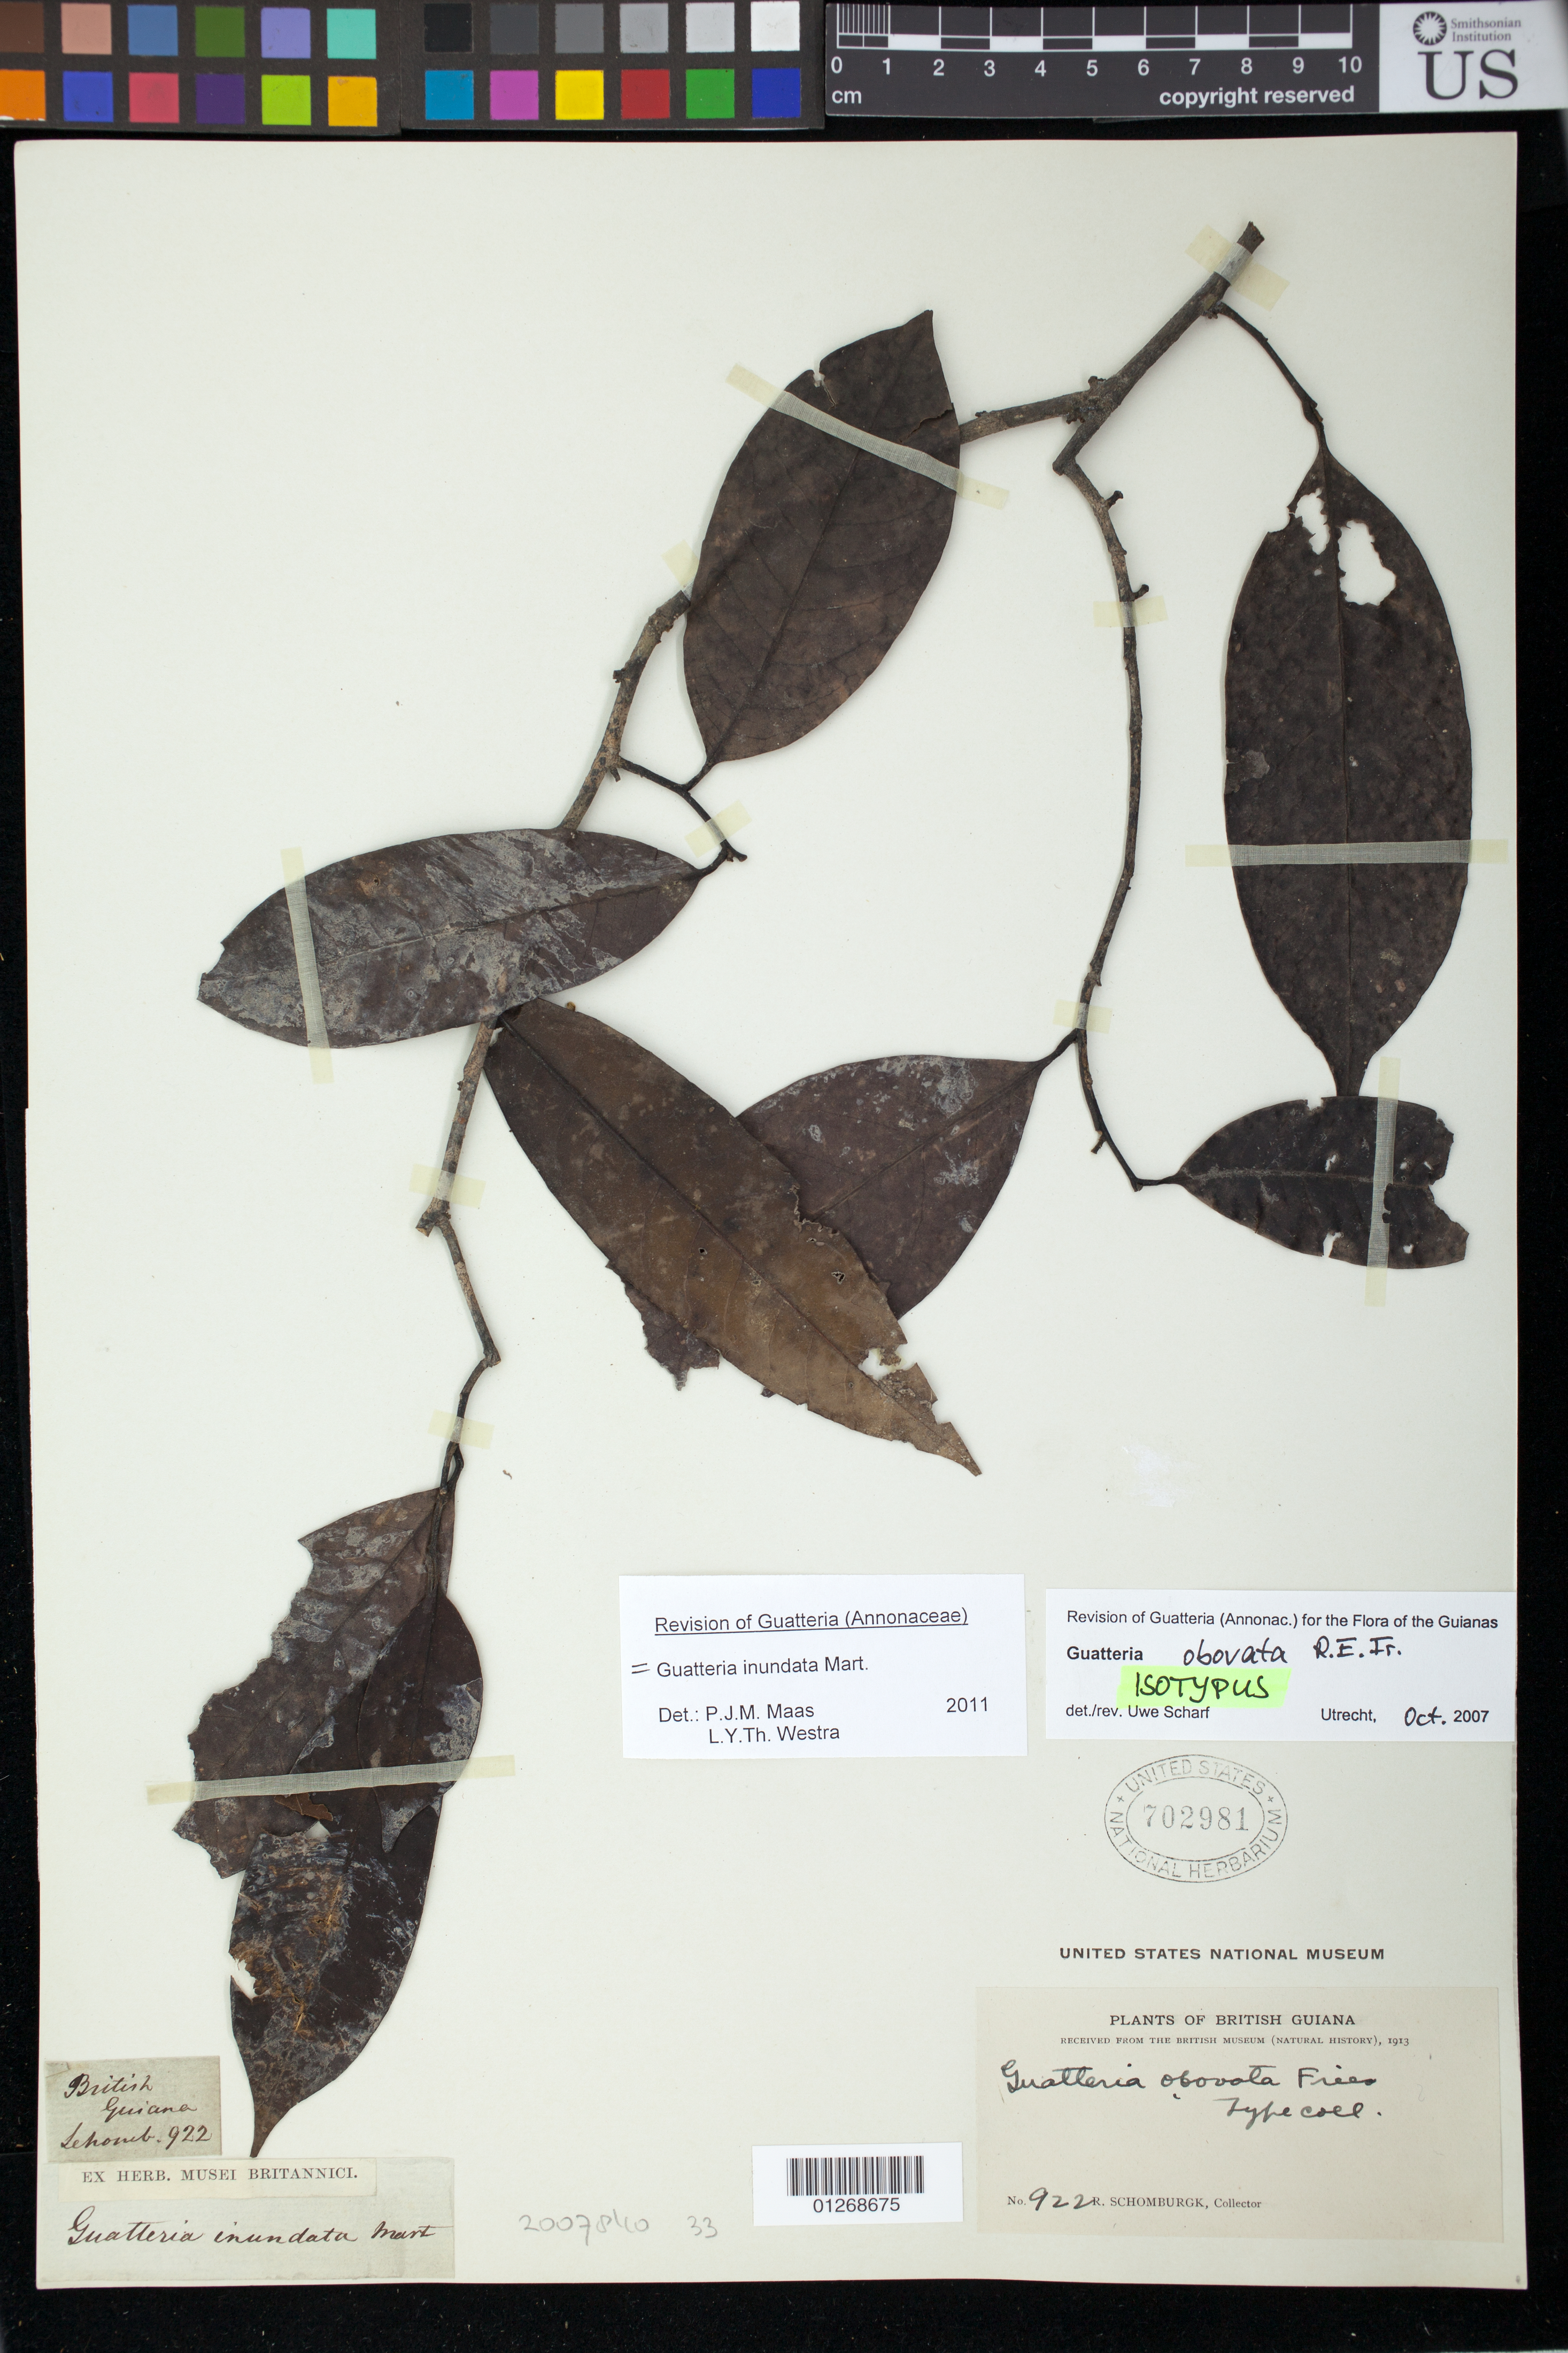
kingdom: Plantae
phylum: Tracheophyta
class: Magnoliopsida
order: Magnoliales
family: Annonaceae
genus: Guatteria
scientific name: Guatteria obovata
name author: R.E. Fr.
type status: Isotype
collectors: R. H. Schomburgk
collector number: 922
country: Guyana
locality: British Guiana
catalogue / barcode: US 702981